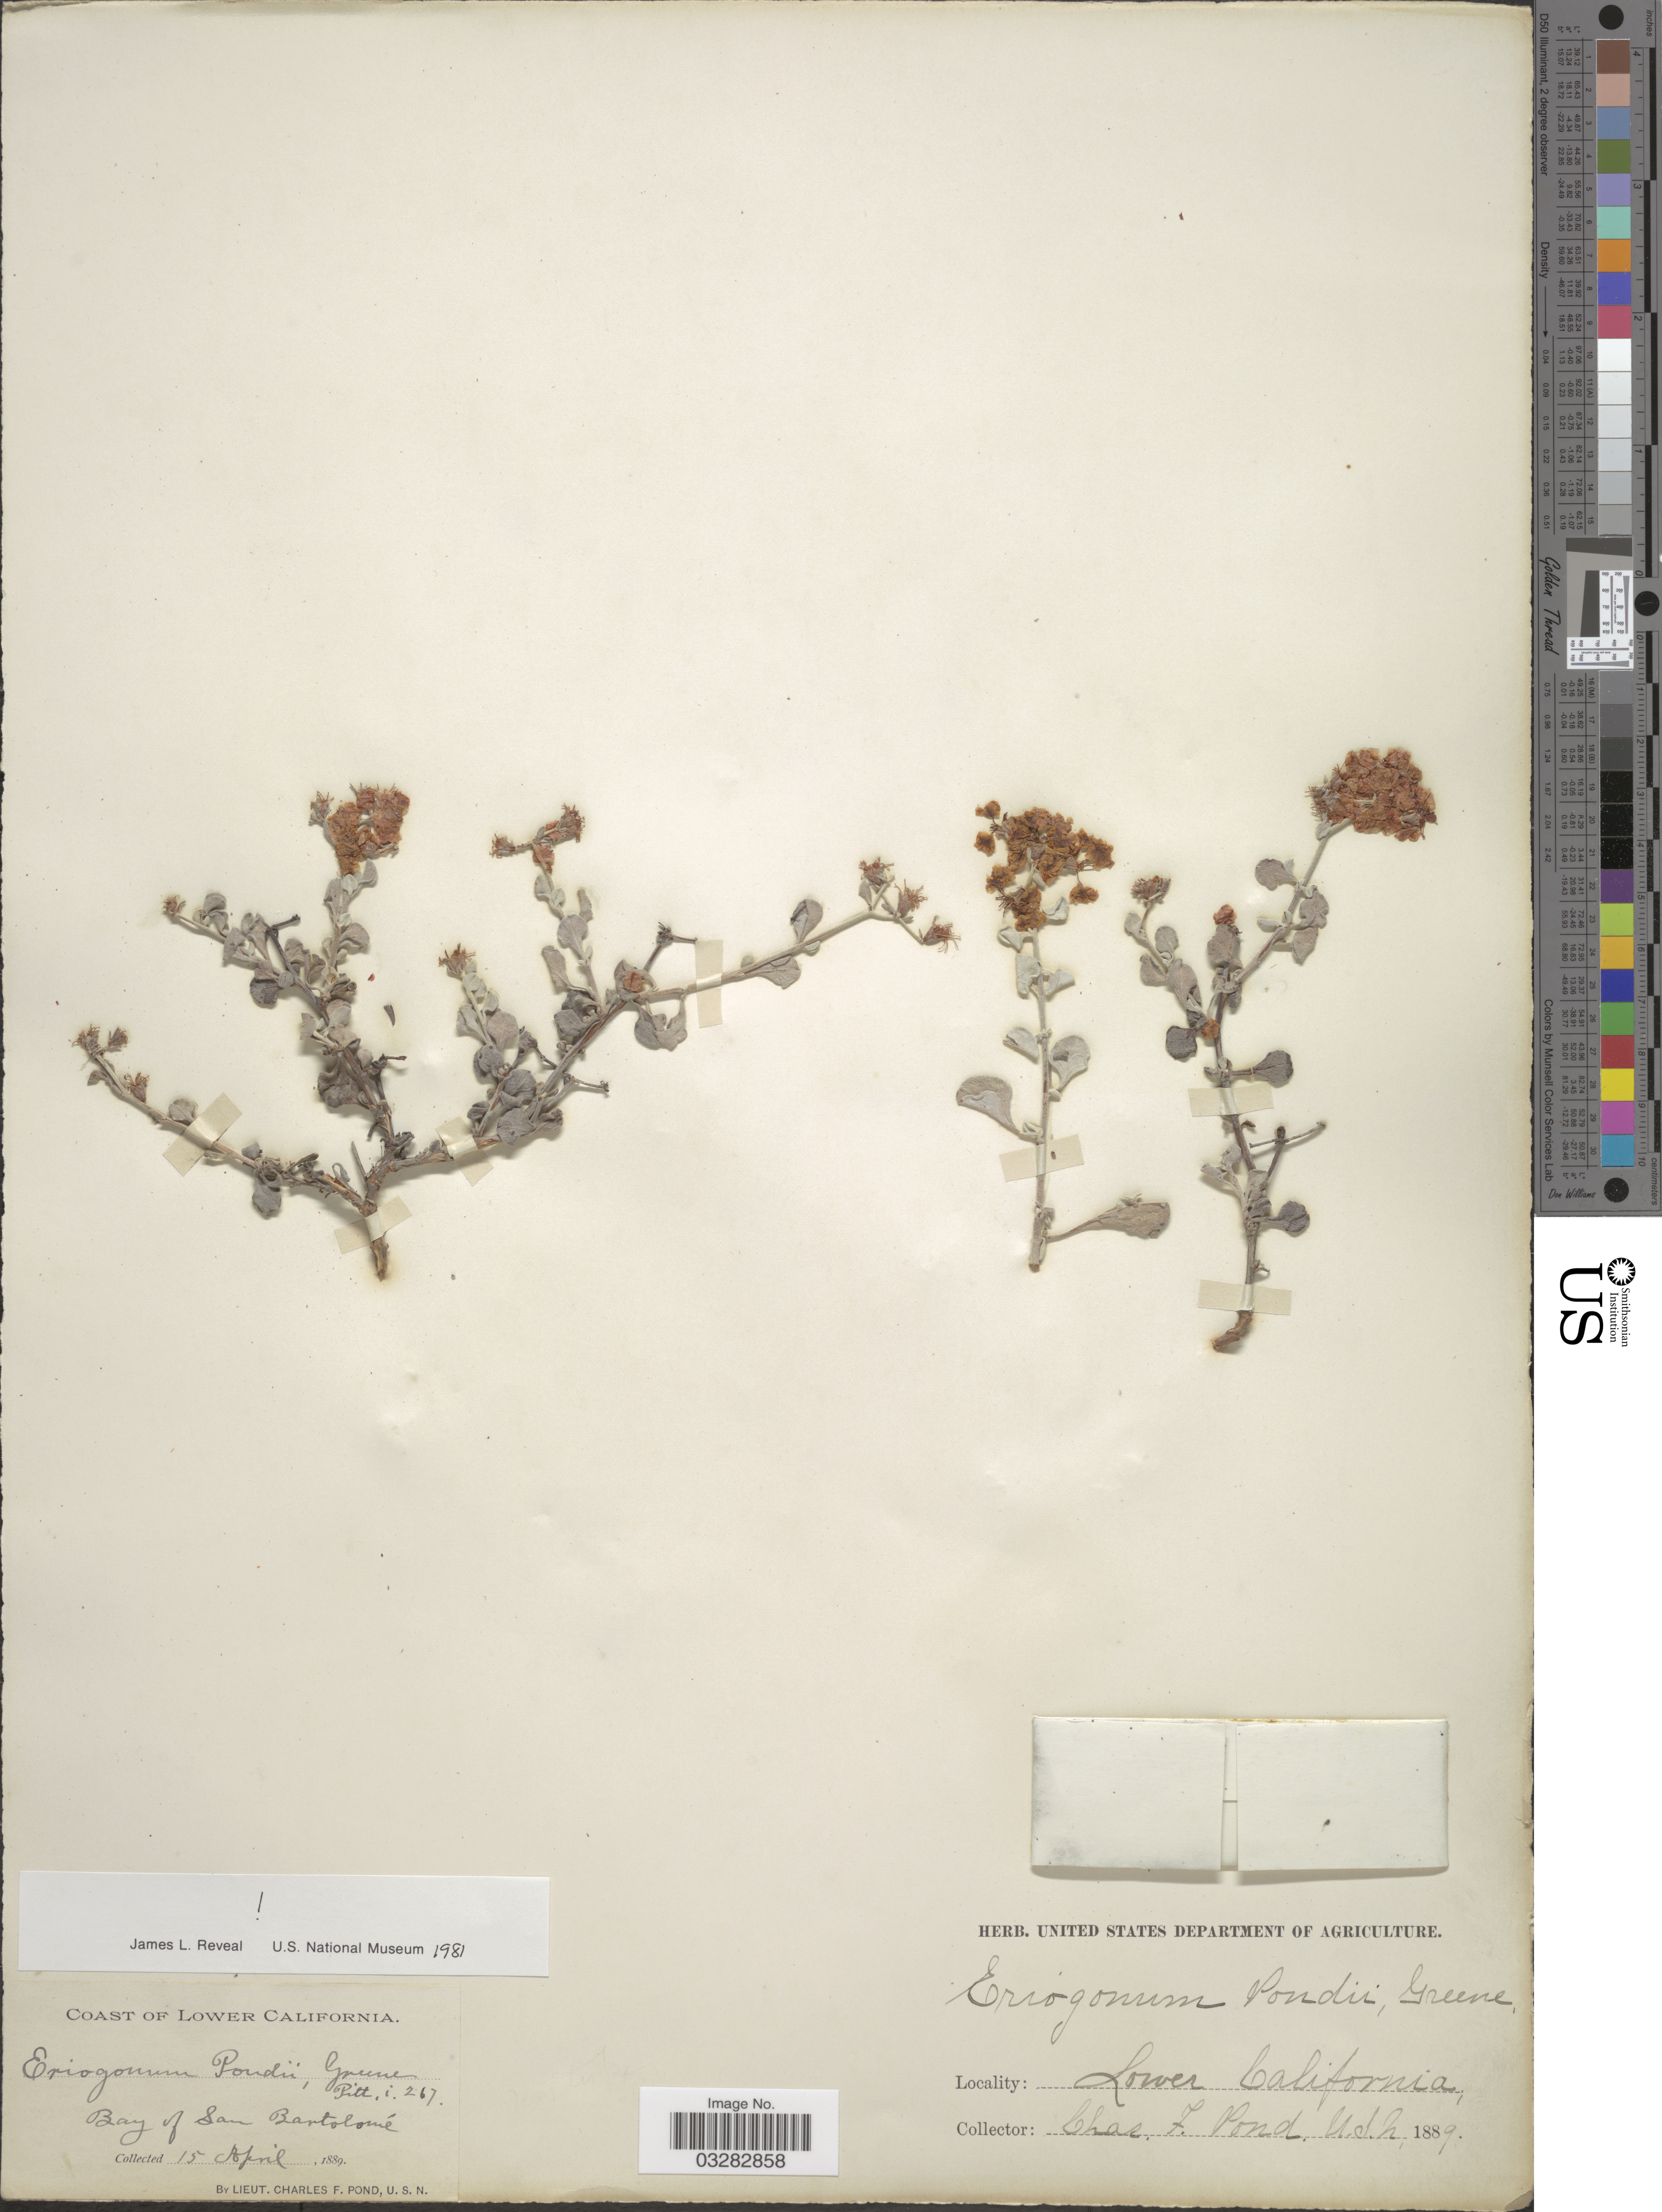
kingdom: Plantae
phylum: Tracheophyta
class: Magnoliopsida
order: Caryophyllales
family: Polygonaceae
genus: Eriogonum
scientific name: Eriogonum pondii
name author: Greene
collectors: C. Pond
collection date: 1889-04-15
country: Mexico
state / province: Baja California Sur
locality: Coast of Lower California. Bay of San Bartolomé.